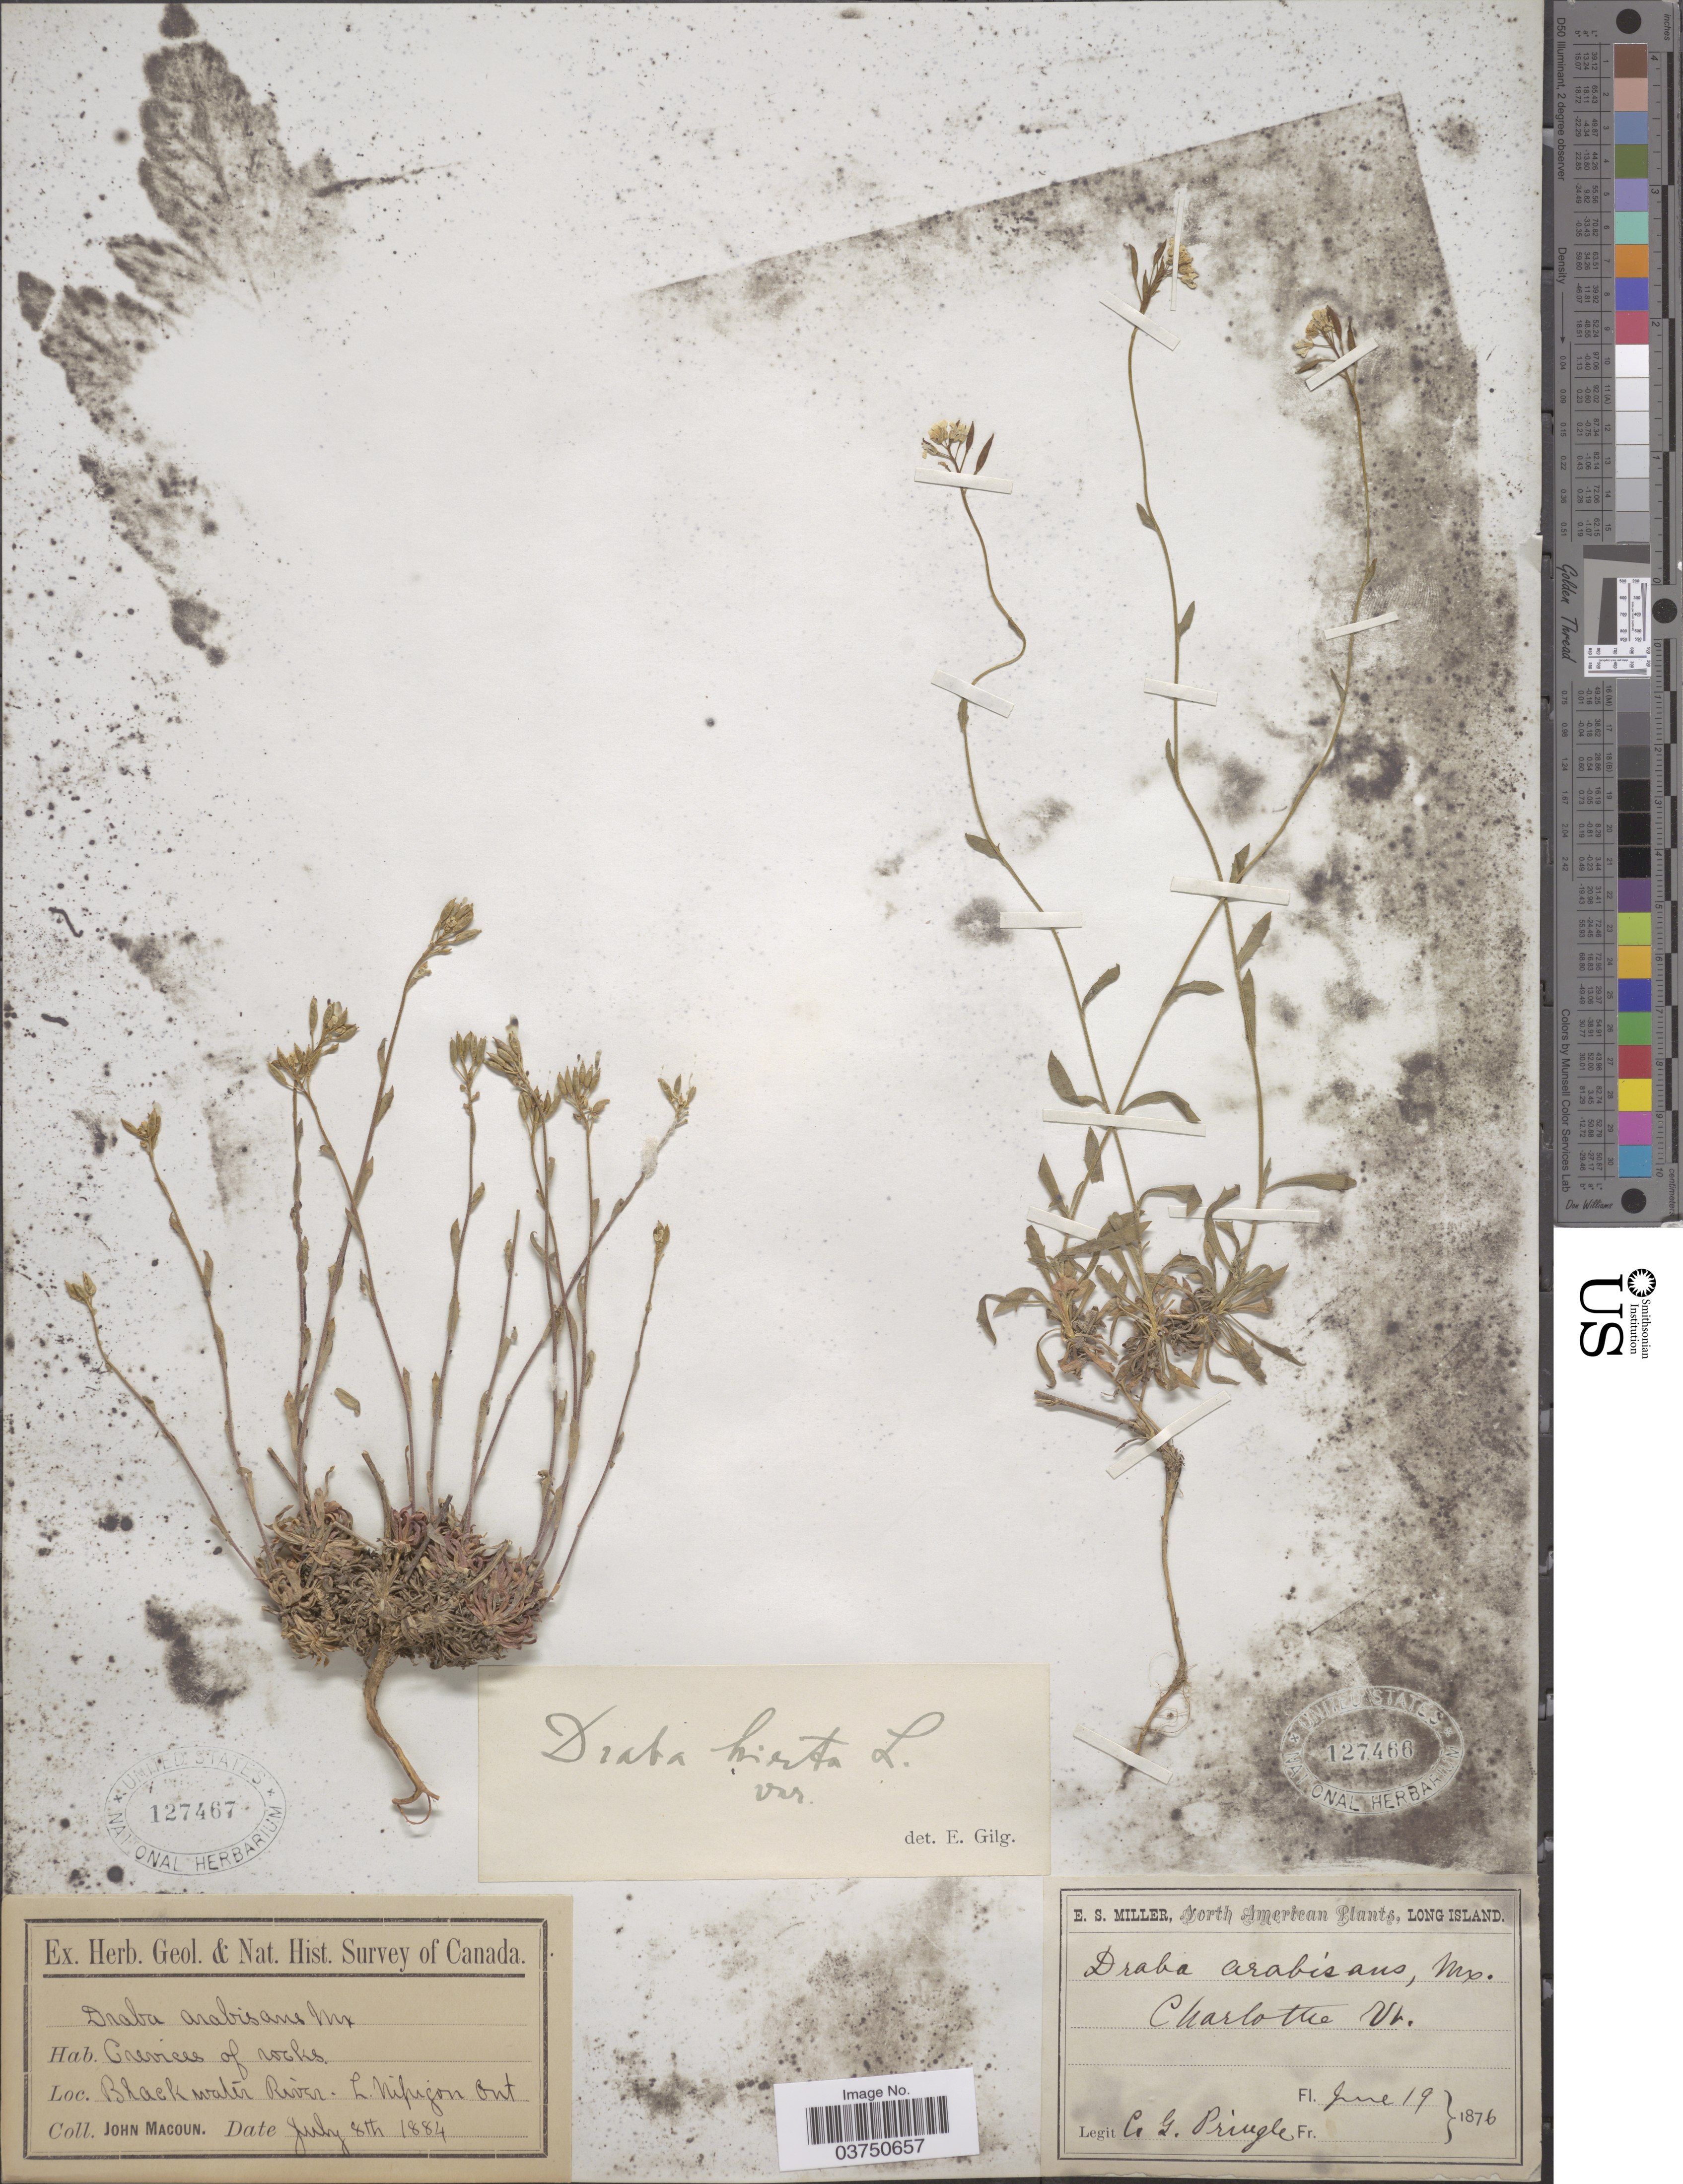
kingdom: Plantae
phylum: Tracheophyta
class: Magnoliopsida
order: Brassicales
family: Brassicaceae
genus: Draba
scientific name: Draba arabisans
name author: Michx.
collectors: J. Macoun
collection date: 1884-07-08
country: Canada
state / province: Ontario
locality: Black water River. L. Nifrigon.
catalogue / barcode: US 127467